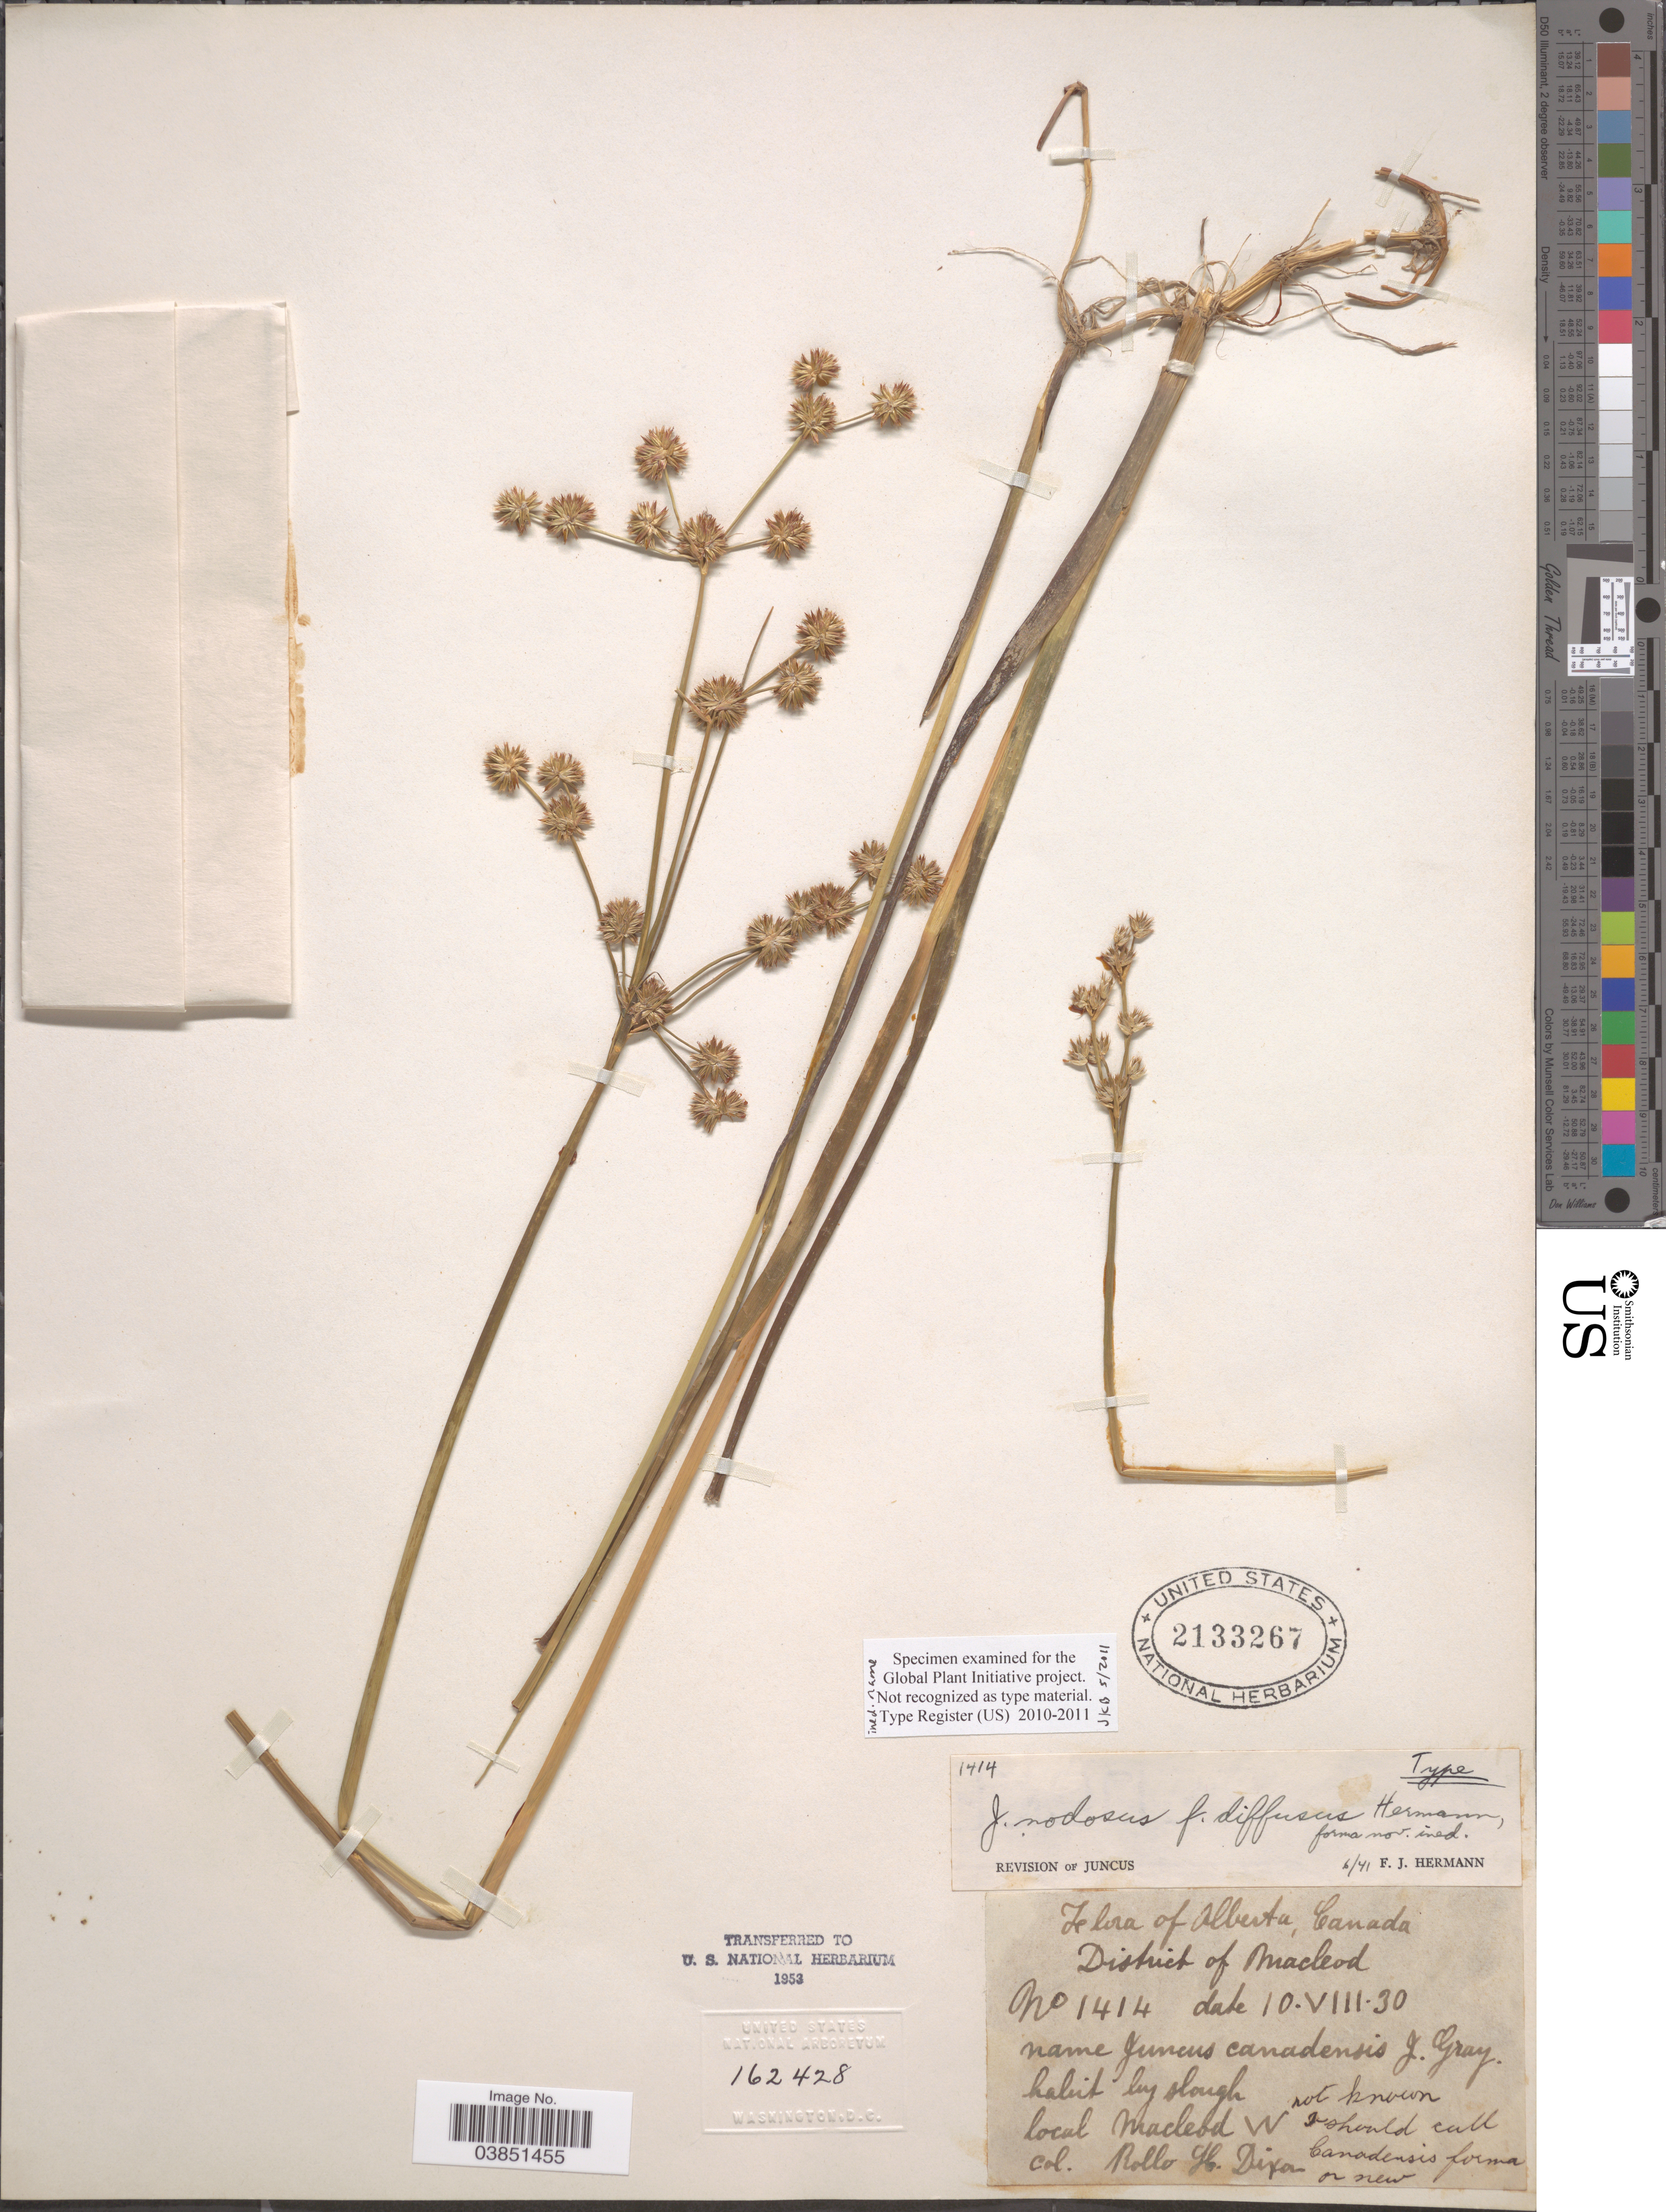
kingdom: Plantae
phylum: Tracheophyta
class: Liliopsida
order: Poales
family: Juncaceae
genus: Juncus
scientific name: Juncus canadensis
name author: J. Gay ex Laharpe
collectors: R. H. Dixon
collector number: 1414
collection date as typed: Transcribed d/m/y: 10/8/30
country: Canada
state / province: Alberta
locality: District of Macleod. Macleod W.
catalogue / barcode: US 2133267